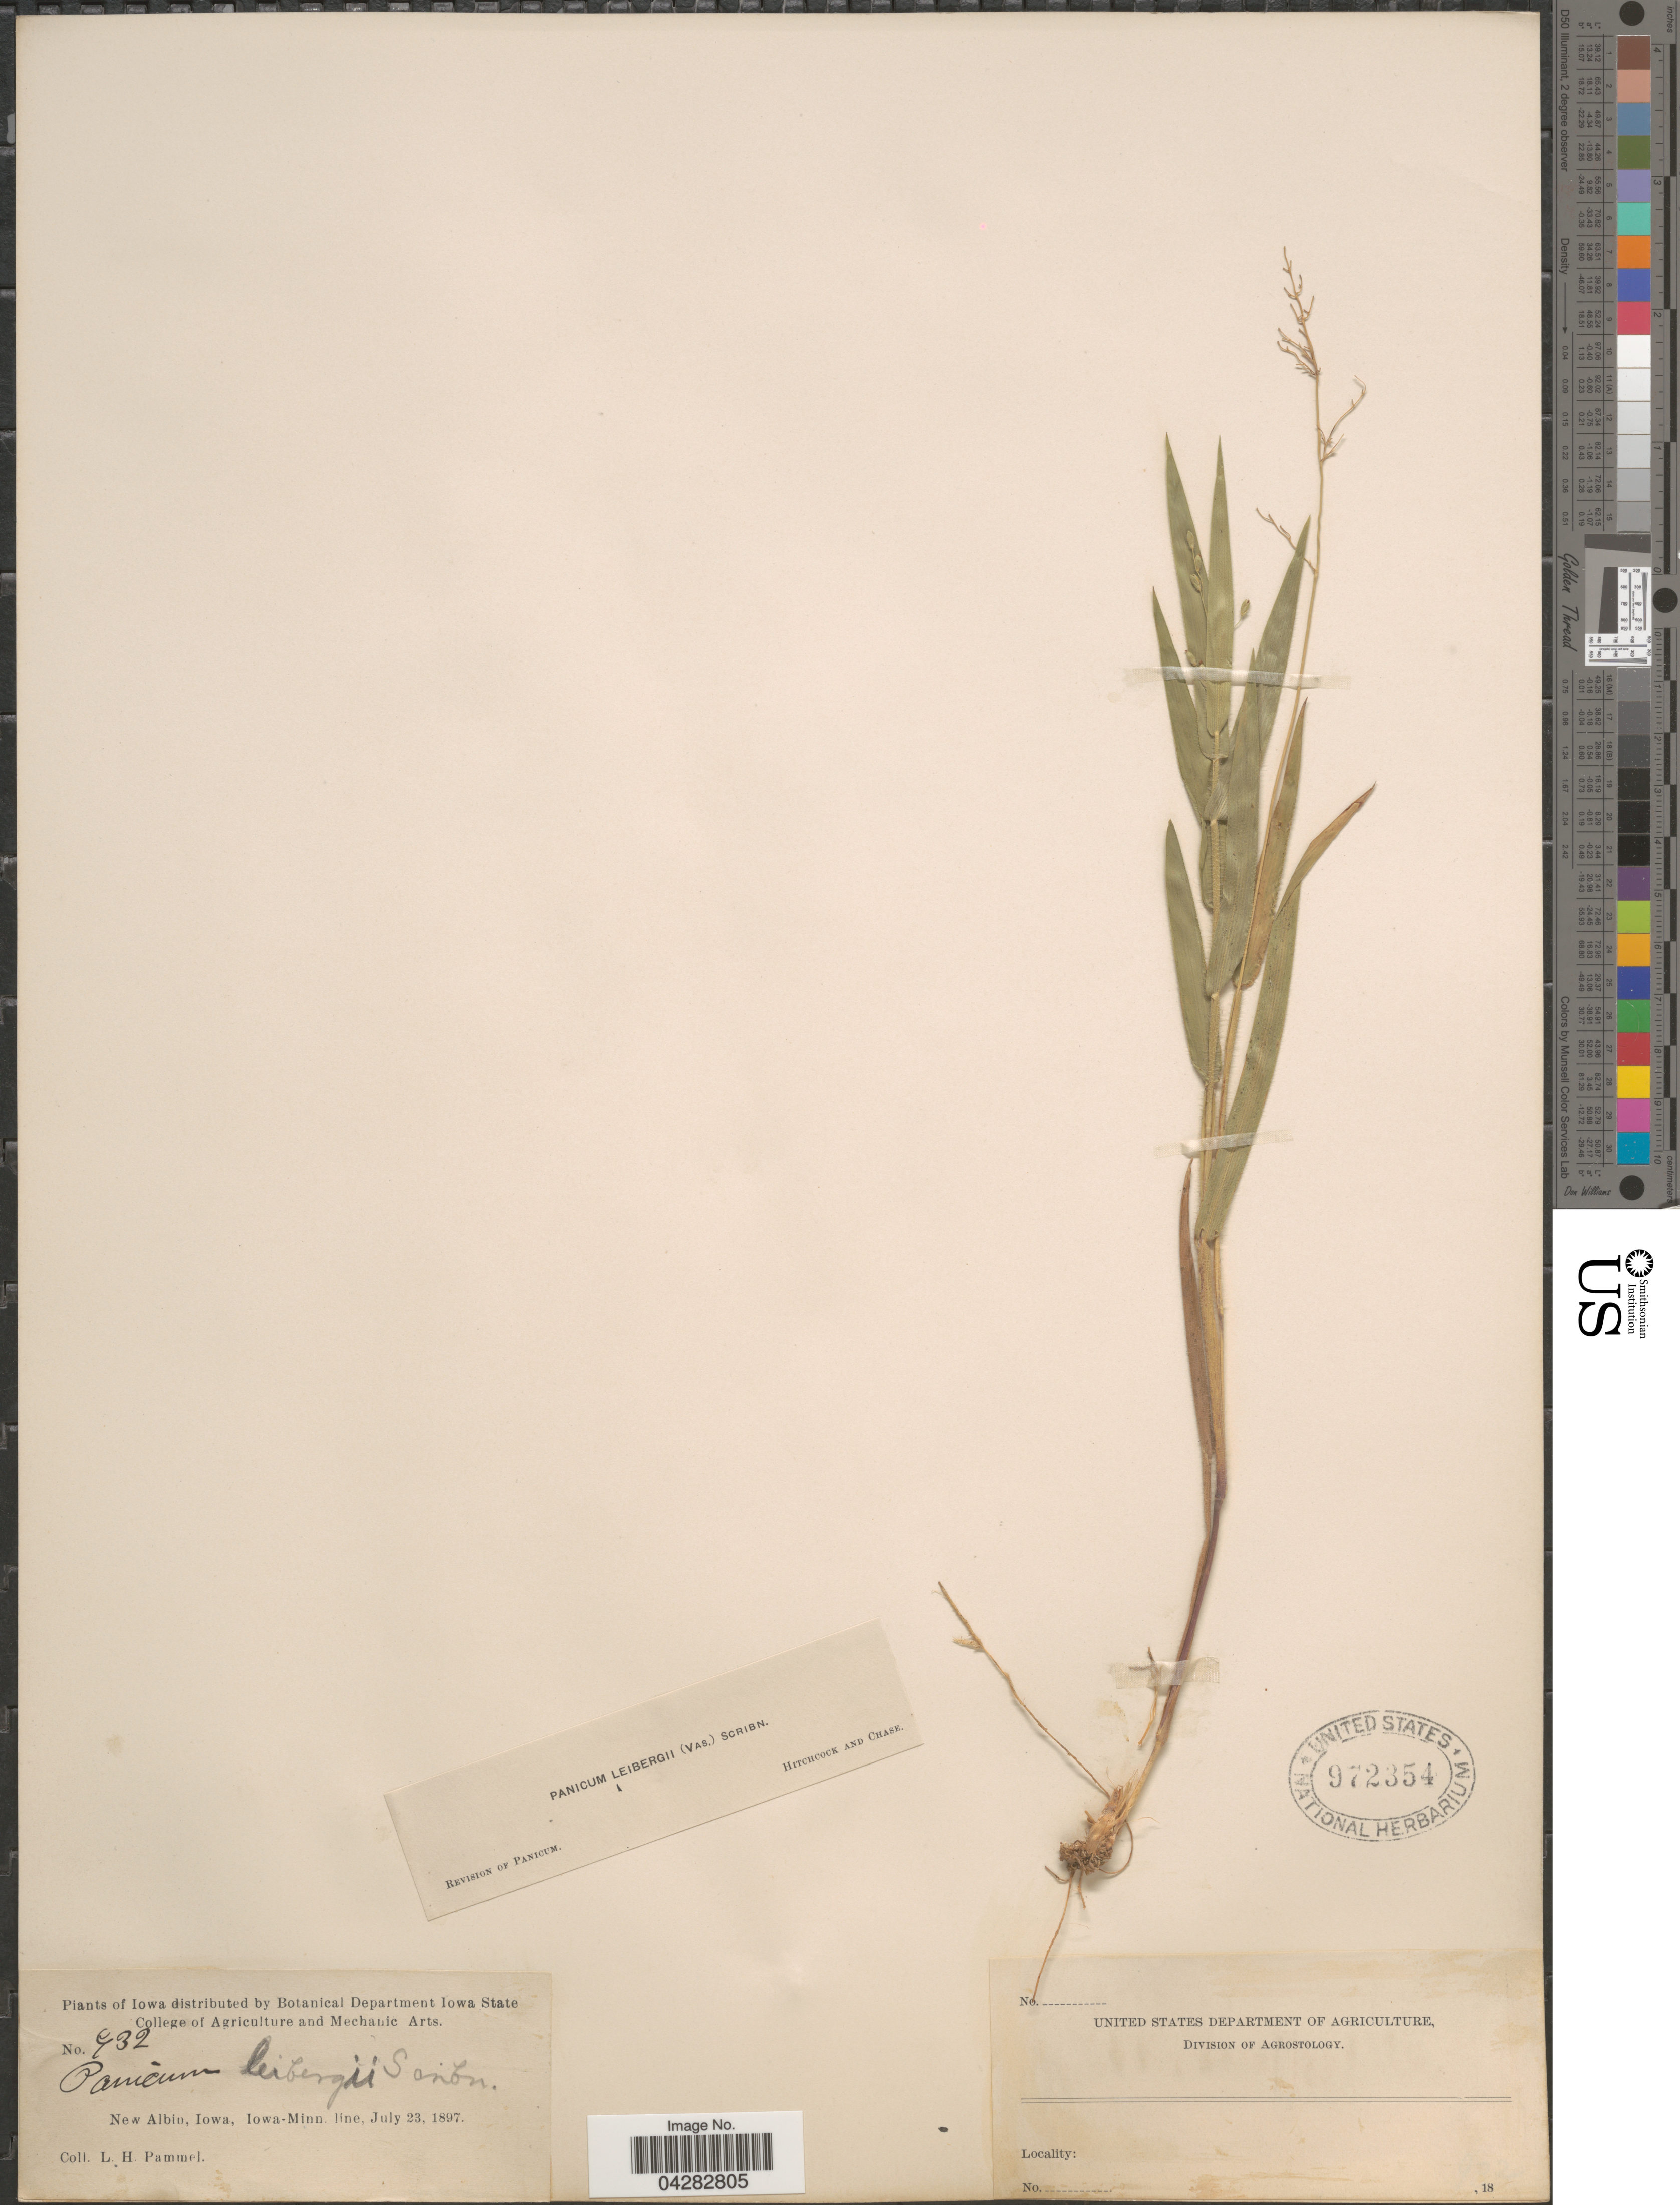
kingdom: Plantae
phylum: Tracheophyta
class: Liliopsida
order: Poales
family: Poaceae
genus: Dichanthelium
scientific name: Dichanthelium leibergii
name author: (Vasey) Gould & C.A. Clark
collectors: L. Pammel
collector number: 932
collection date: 1897-07-23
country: United States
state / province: Iowa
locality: New Albin, Iowa-Minn. line.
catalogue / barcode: US 972354